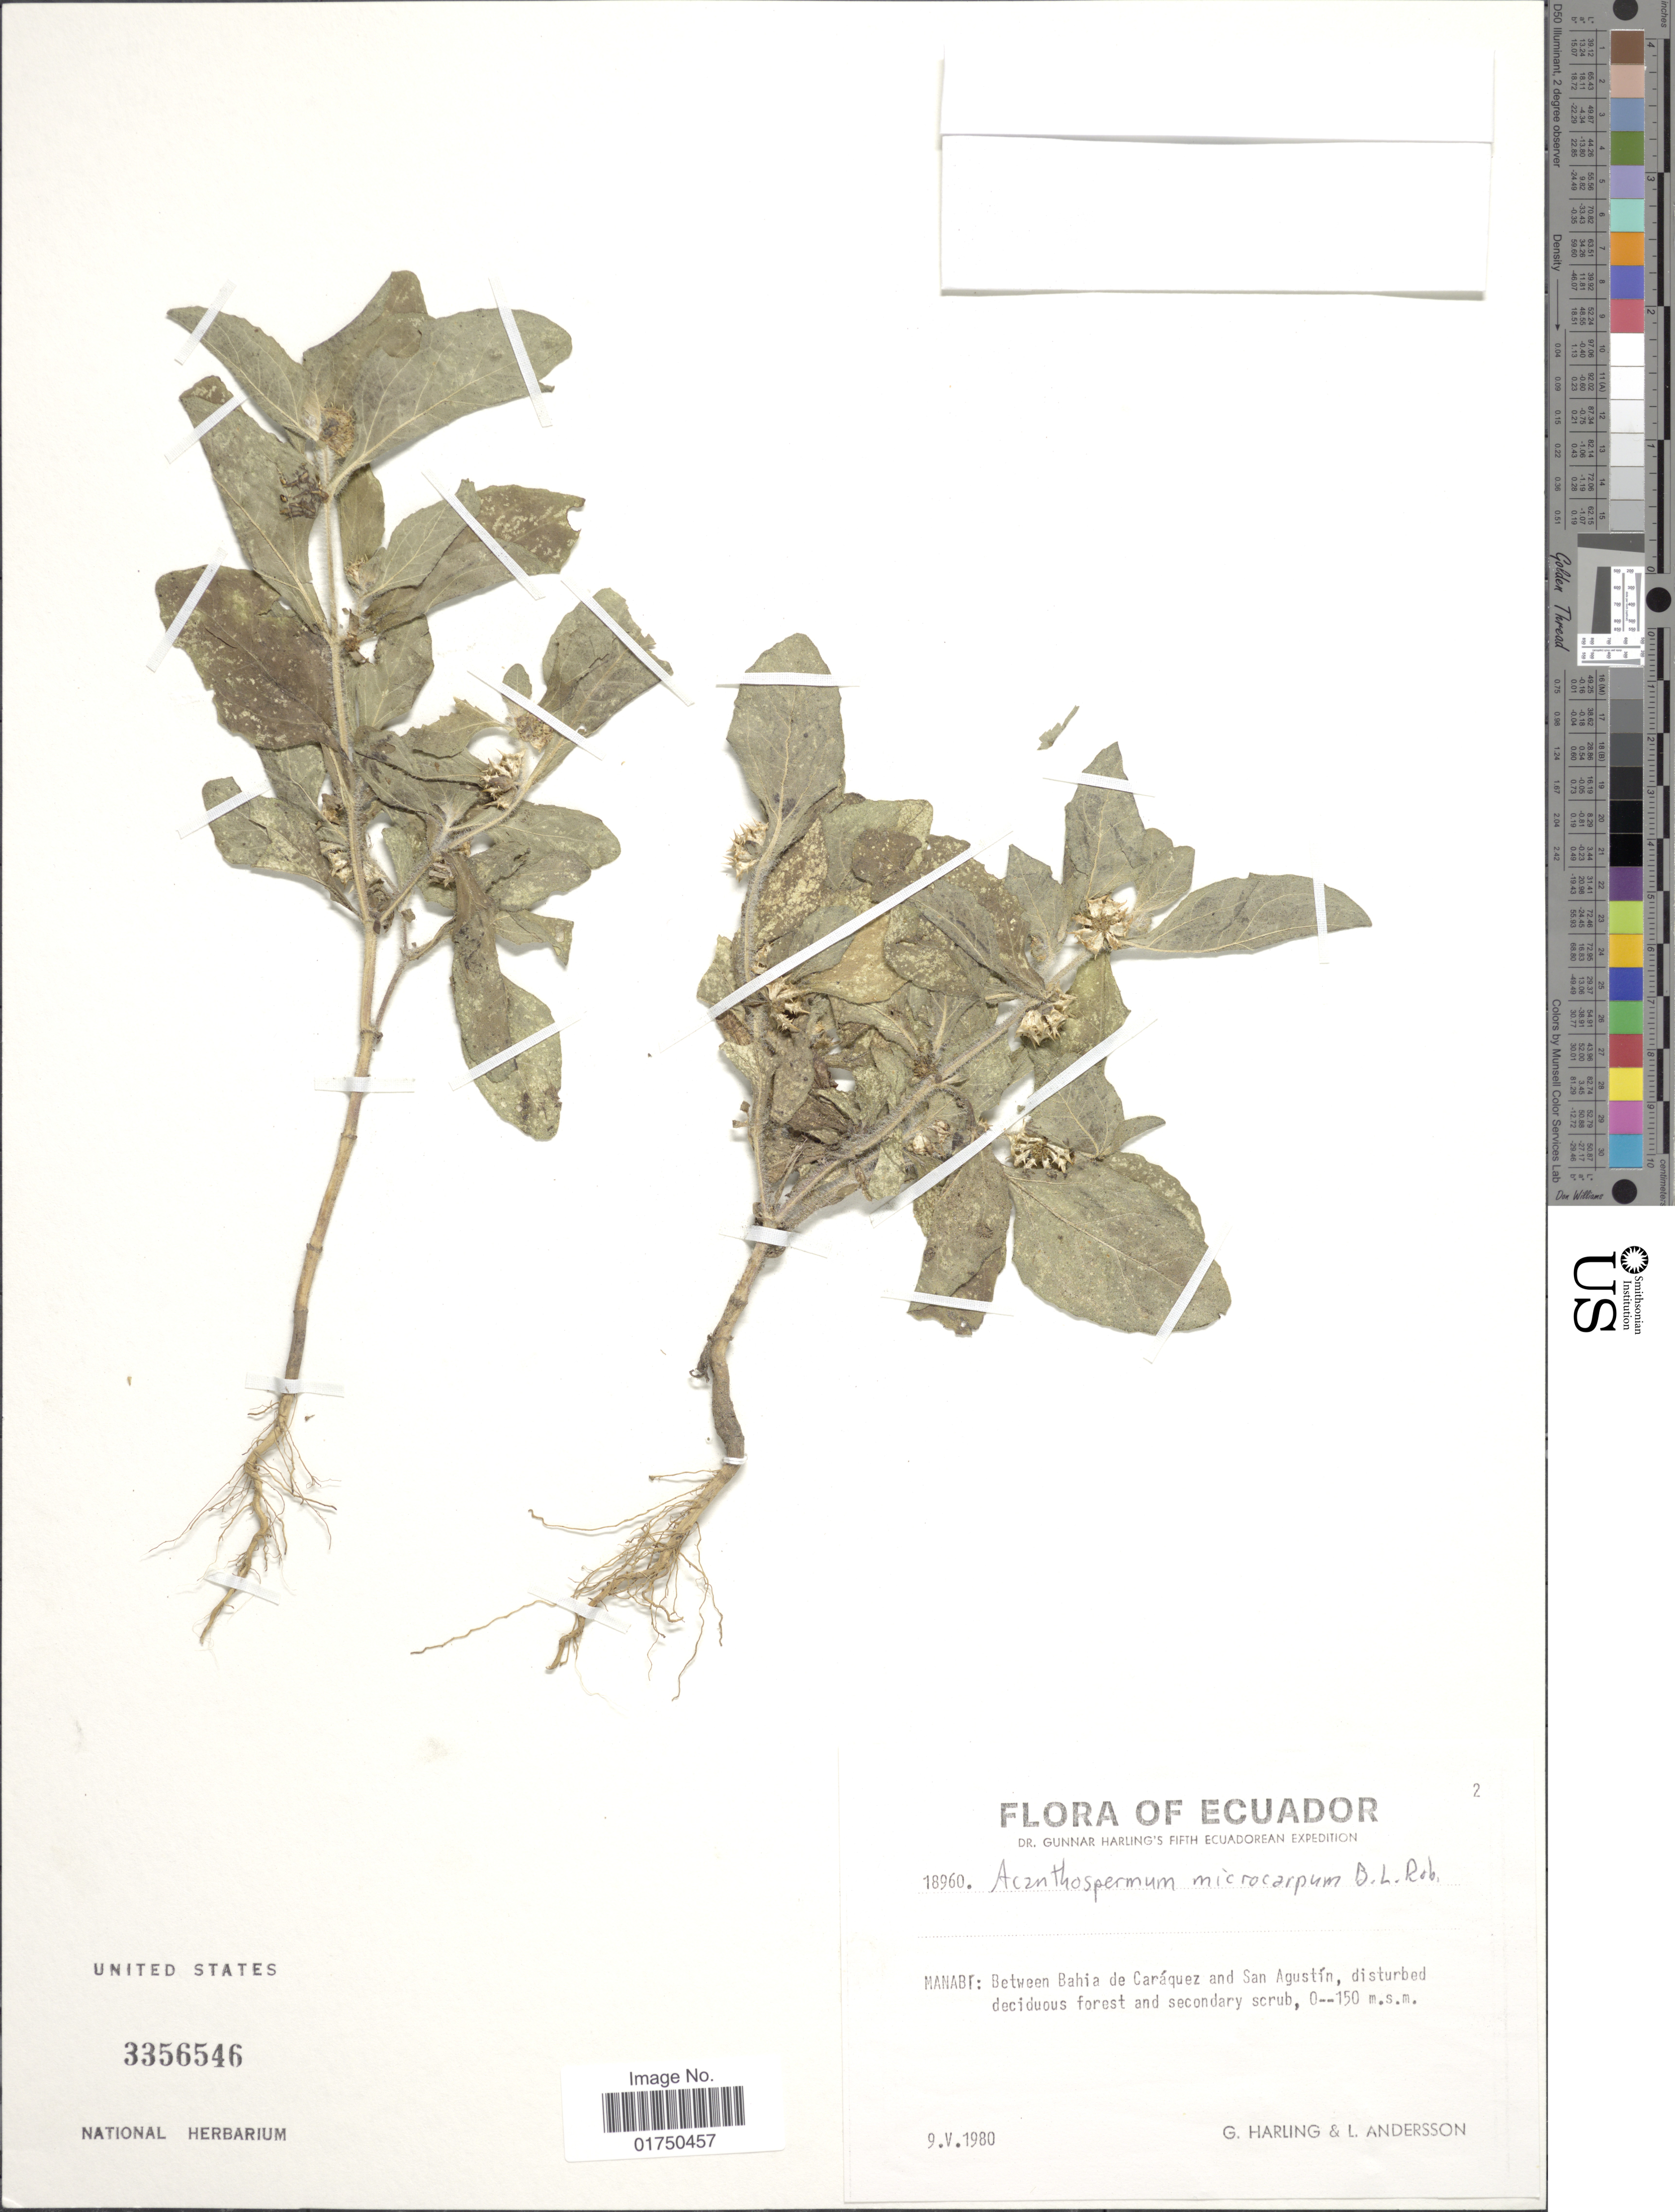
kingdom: Plantae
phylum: Tracheophyta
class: Magnoliopsida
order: Asterales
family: Asteraceae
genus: Acanthospermum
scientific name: Acanthospermum microcarpum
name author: B.L. Rob.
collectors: G. Harling & L. Andersson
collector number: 18960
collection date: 1980-05-09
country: Ecuador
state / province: Manabí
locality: Manabí: Between Bahia de Caráquez and San Agustín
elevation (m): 0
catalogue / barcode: US 3356546